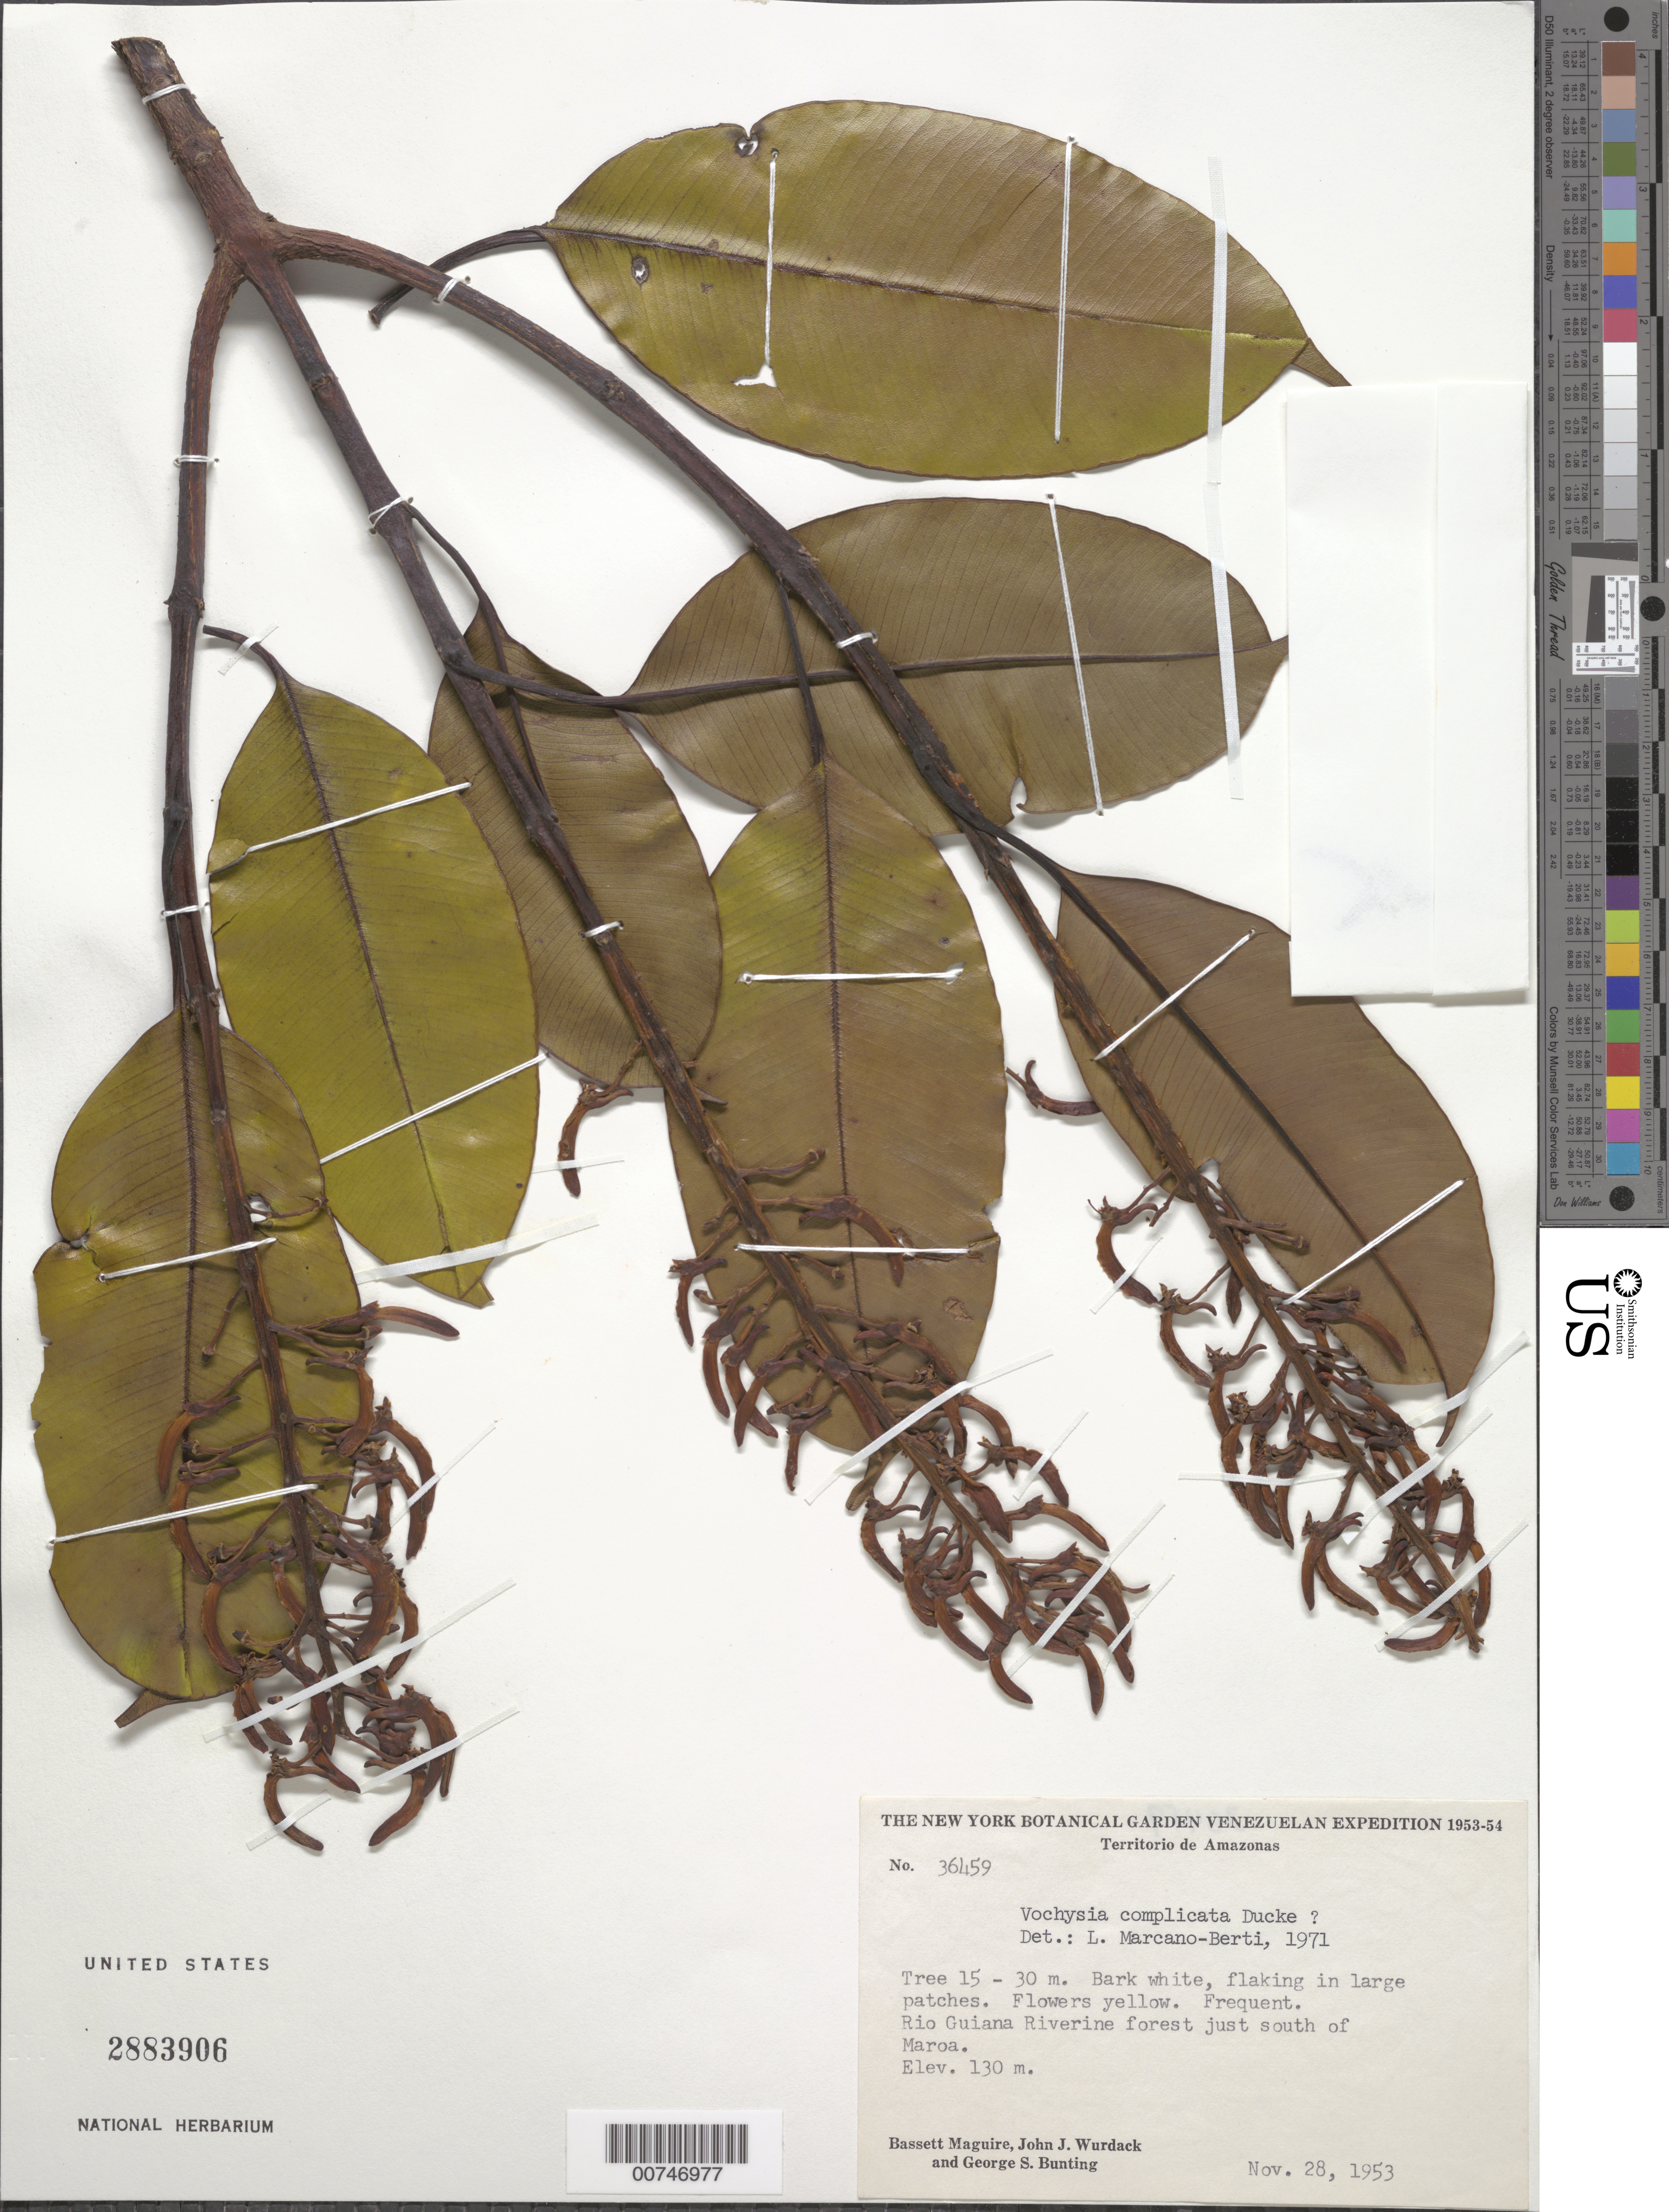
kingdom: Plantae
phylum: Tracheophyta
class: Magnoliopsida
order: Myrtales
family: Vochysiaceae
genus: Vochysia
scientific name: Vochysia complicata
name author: Ducke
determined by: Marcano-Berti, L.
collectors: B. Maguire, J. J. Wurdack & G. S. Bunting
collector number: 36459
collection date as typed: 28-Nov-53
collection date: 1953-11-28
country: Venezuela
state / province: Amazonas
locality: Río Guainía, just south of Maroa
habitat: Riverine forest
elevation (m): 120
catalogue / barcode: US 2883906